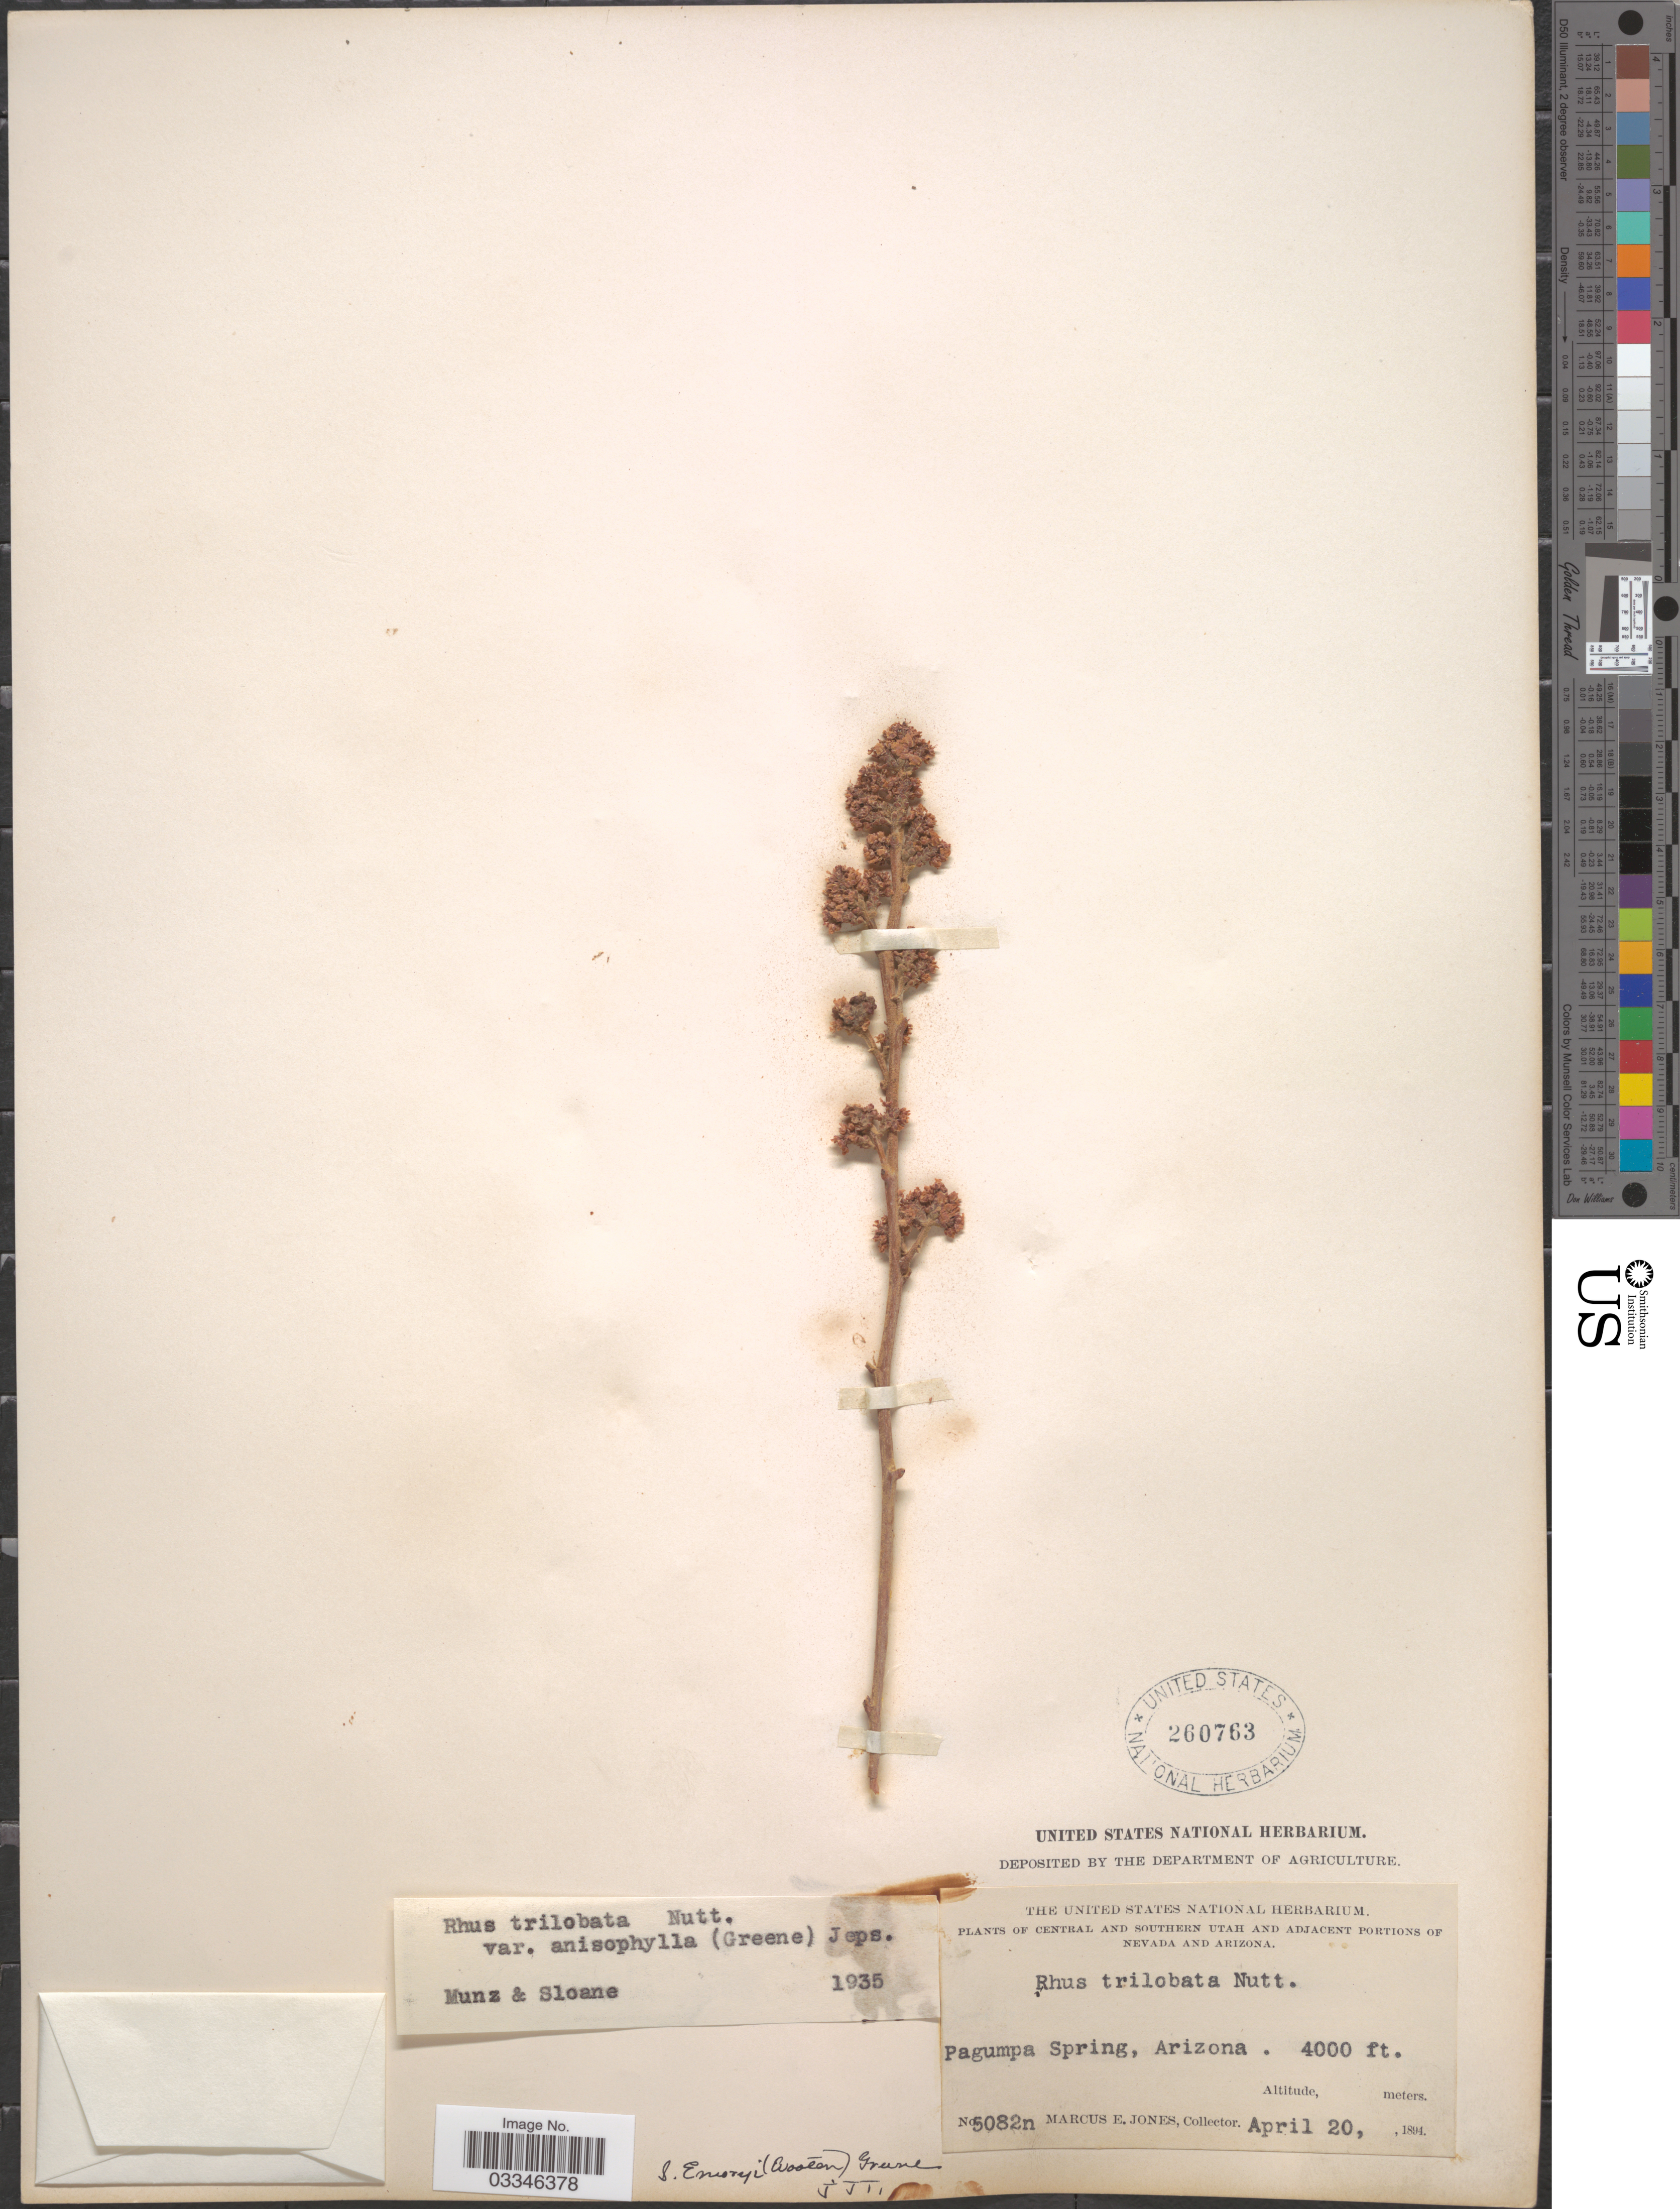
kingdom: Plantae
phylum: Tracheophyta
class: Magnoliopsida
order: Sapindales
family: Anacardiaceae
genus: Rhus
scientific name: Rhus trilobata var. anisophylla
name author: (Greene) Jeps.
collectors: M. E. Jones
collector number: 5082n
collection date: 1894-04-20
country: United States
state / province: Arizona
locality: Pagumpa Spring.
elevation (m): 1219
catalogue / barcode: US 260763